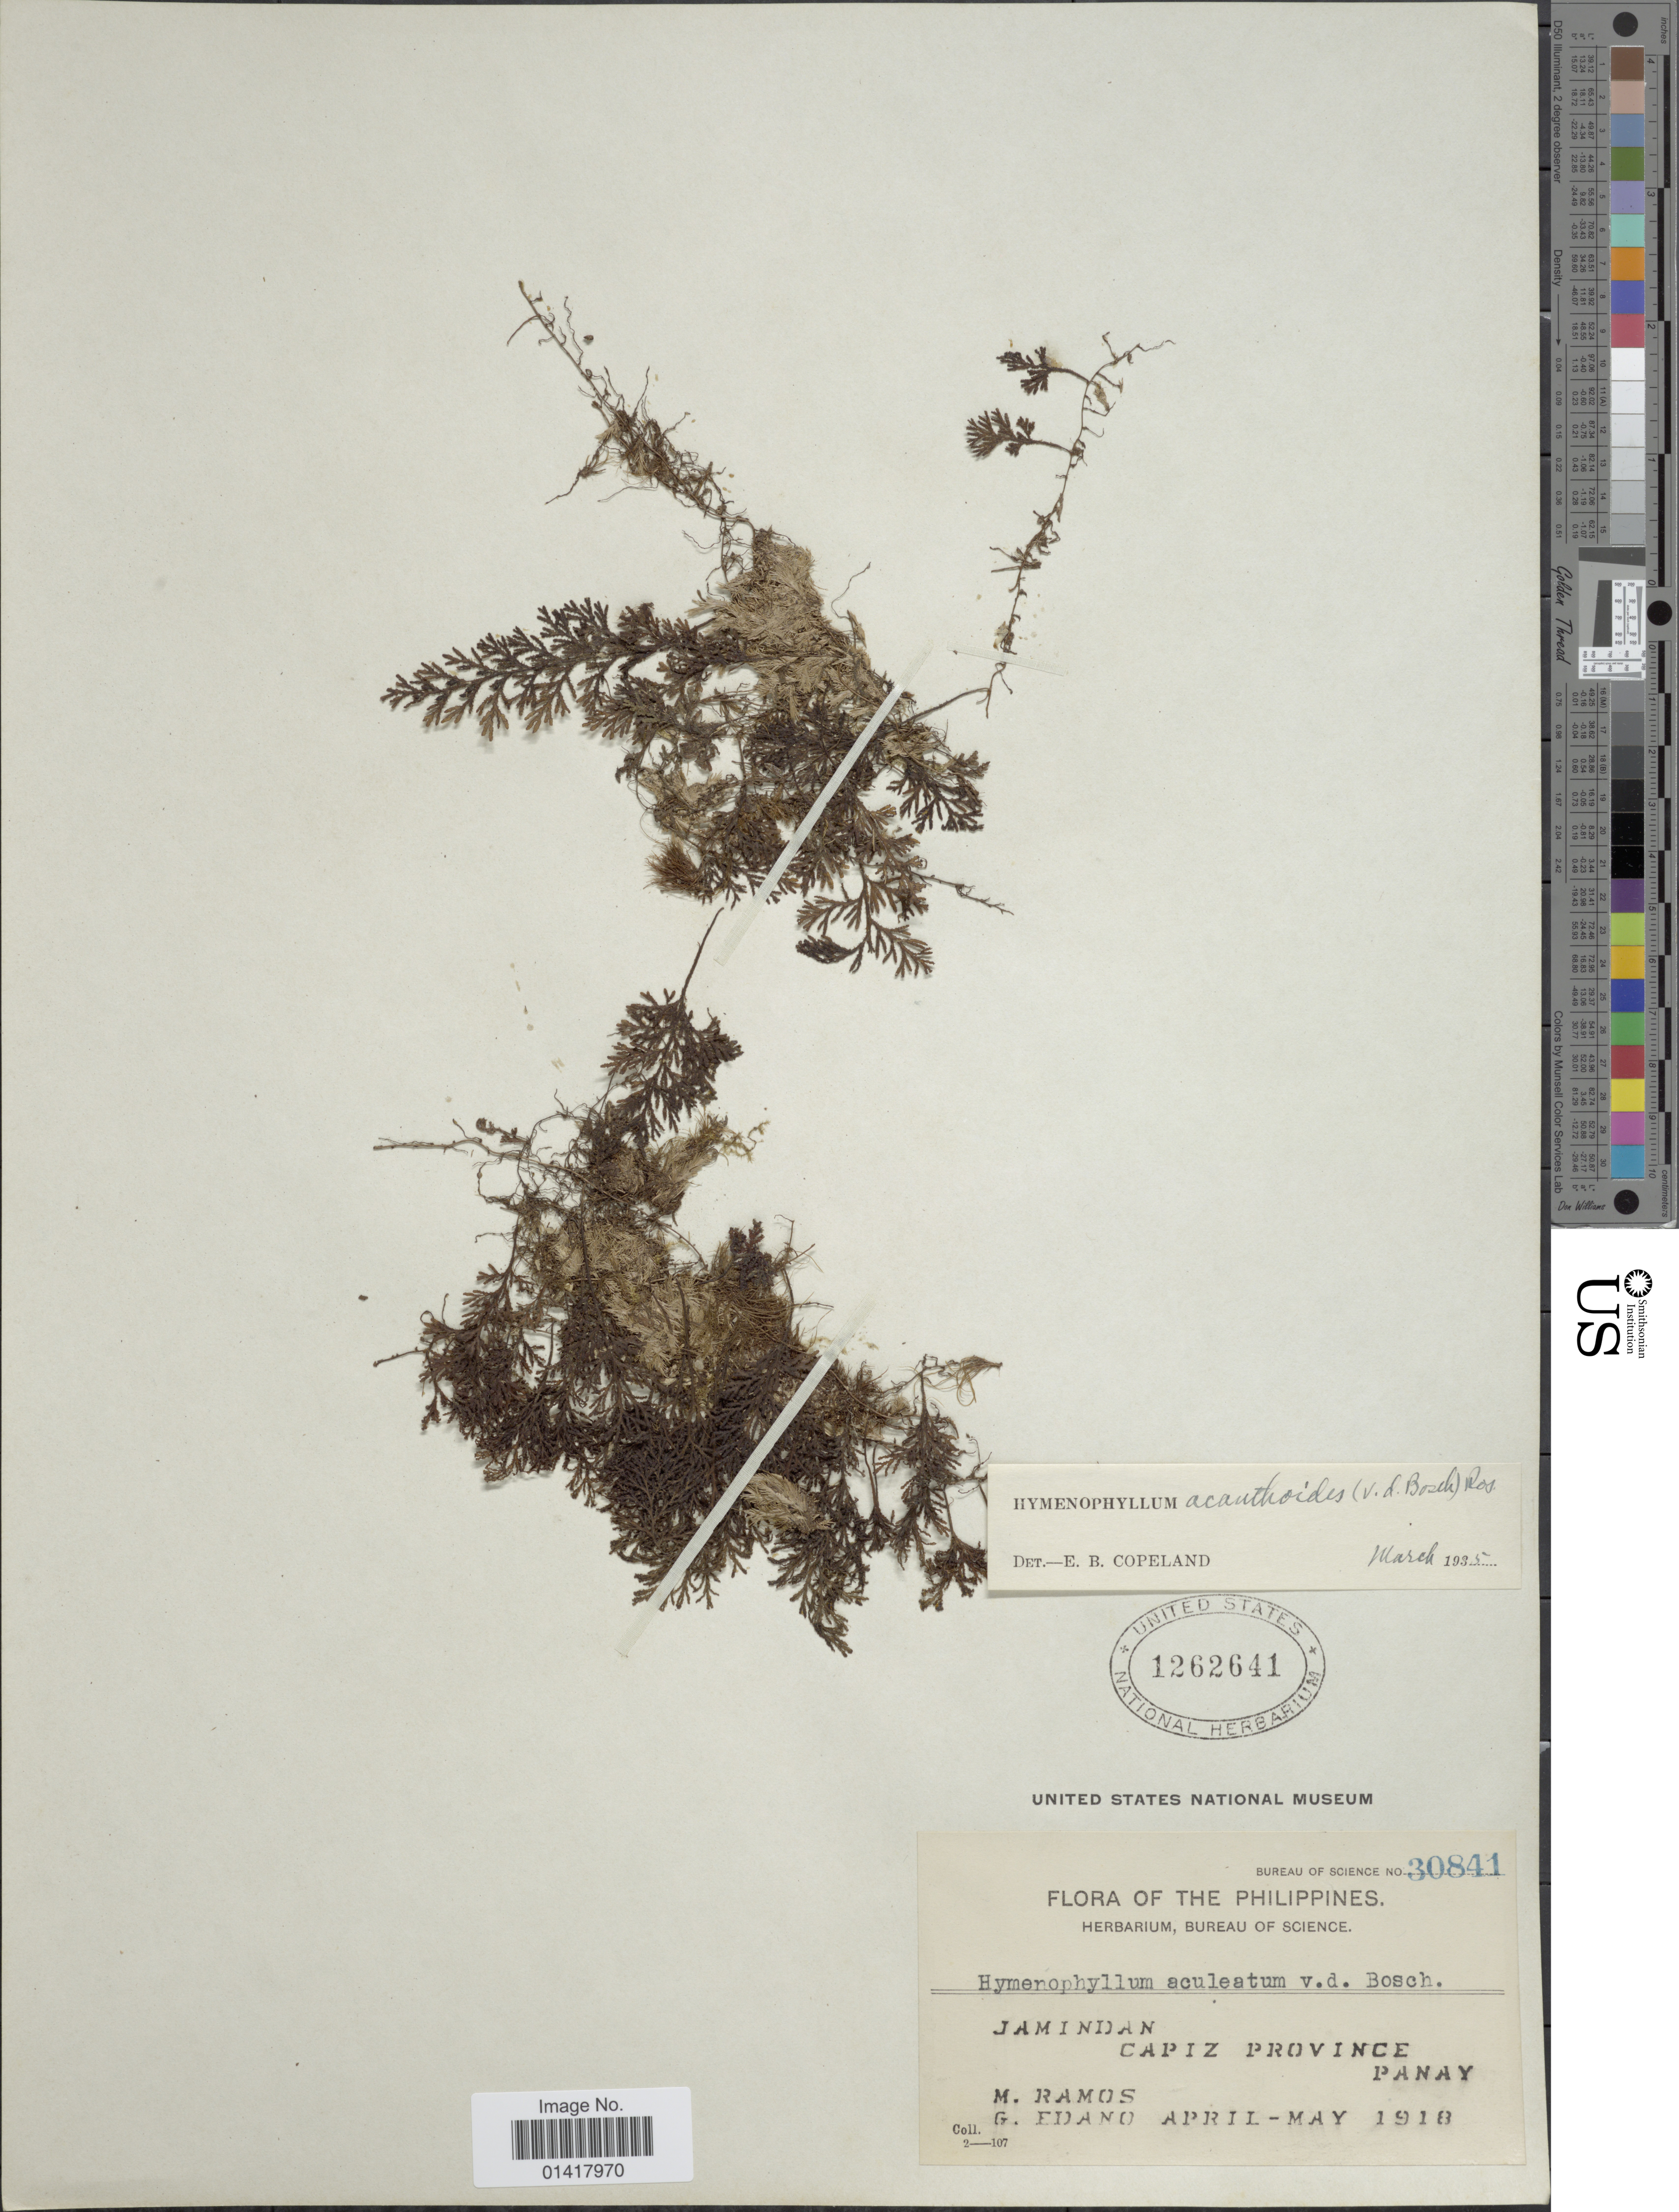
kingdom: Plantae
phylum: Tracheophyta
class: Polypodiopsida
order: Hymenophyllales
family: Hymenophyllaceae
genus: Hymenophyllum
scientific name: Hymenophyllum acanthoides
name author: (Bosch) Rosenst.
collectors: M. Ramos & G. Edaño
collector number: Bureau of Science 30841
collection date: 1918-04/1918-05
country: Philippines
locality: Panay. Jamindan, Capiz Province Panay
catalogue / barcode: US 1262641